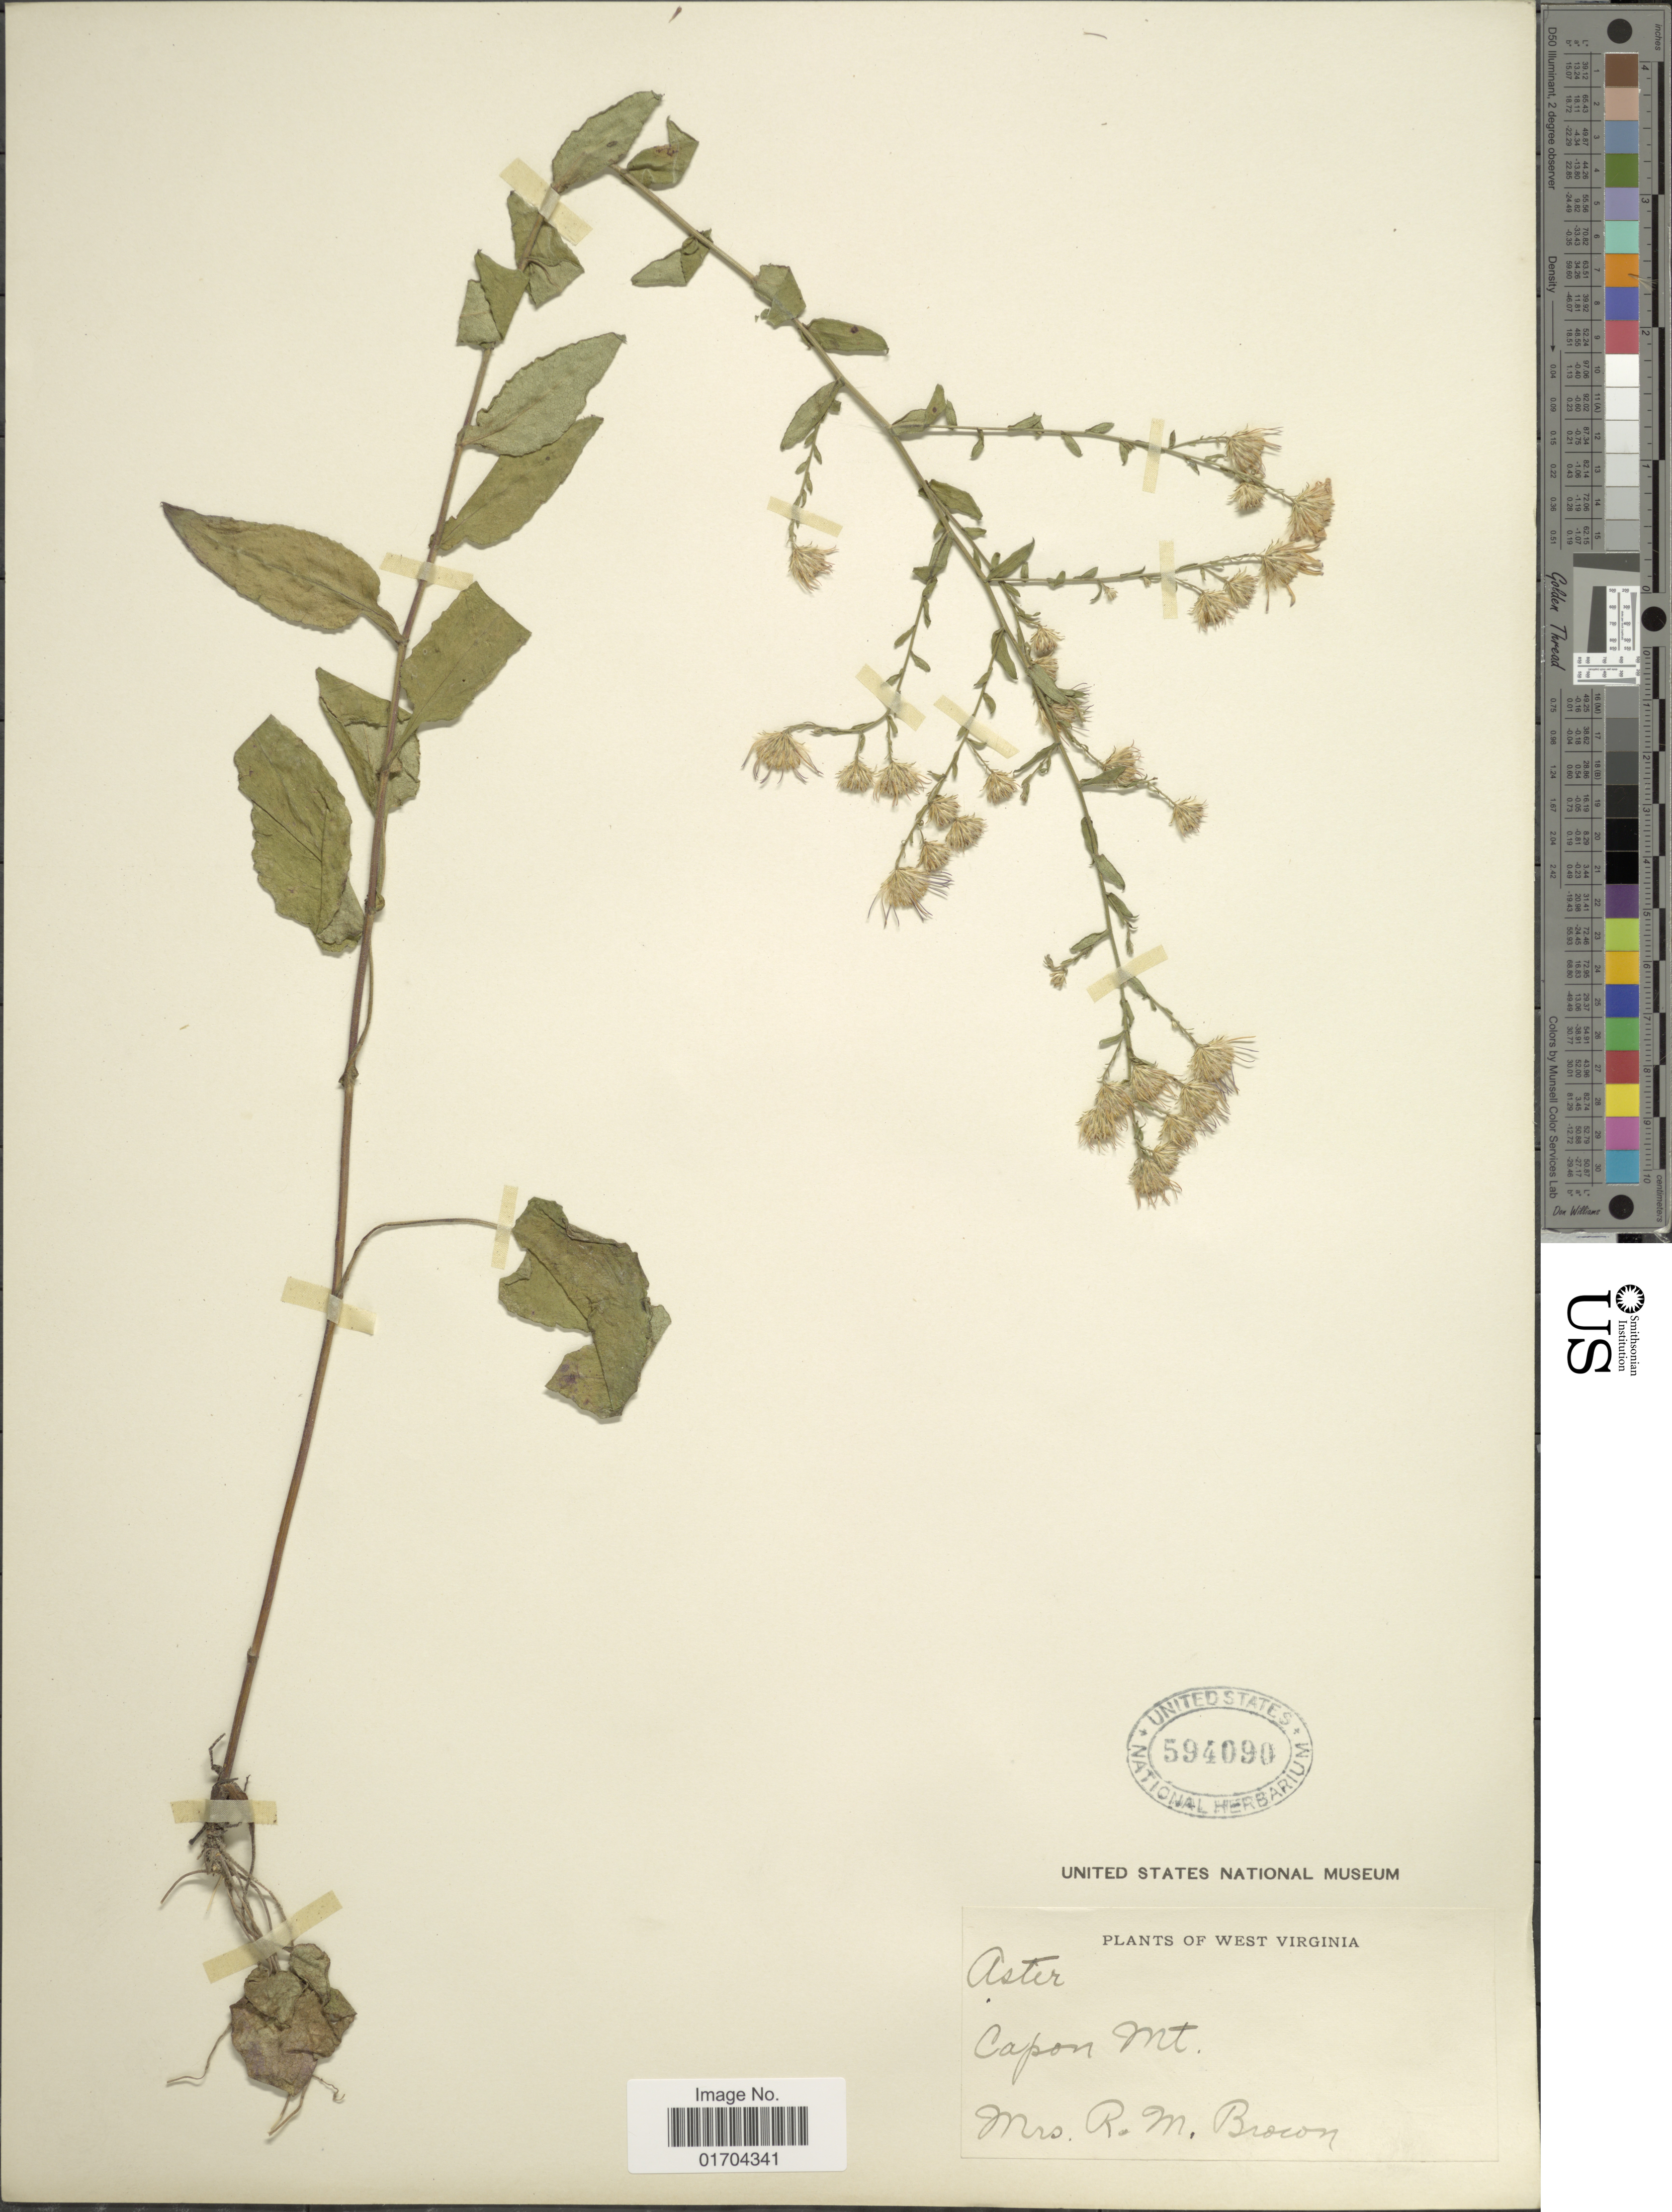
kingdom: Plantae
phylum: Tracheophyta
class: Magnoliopsida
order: Asterales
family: Asteraceae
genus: Symphyotrichum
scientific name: Symphyotrichum sp.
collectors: R. Brown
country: United States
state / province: West Virginia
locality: Capon Mt.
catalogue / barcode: US 594090